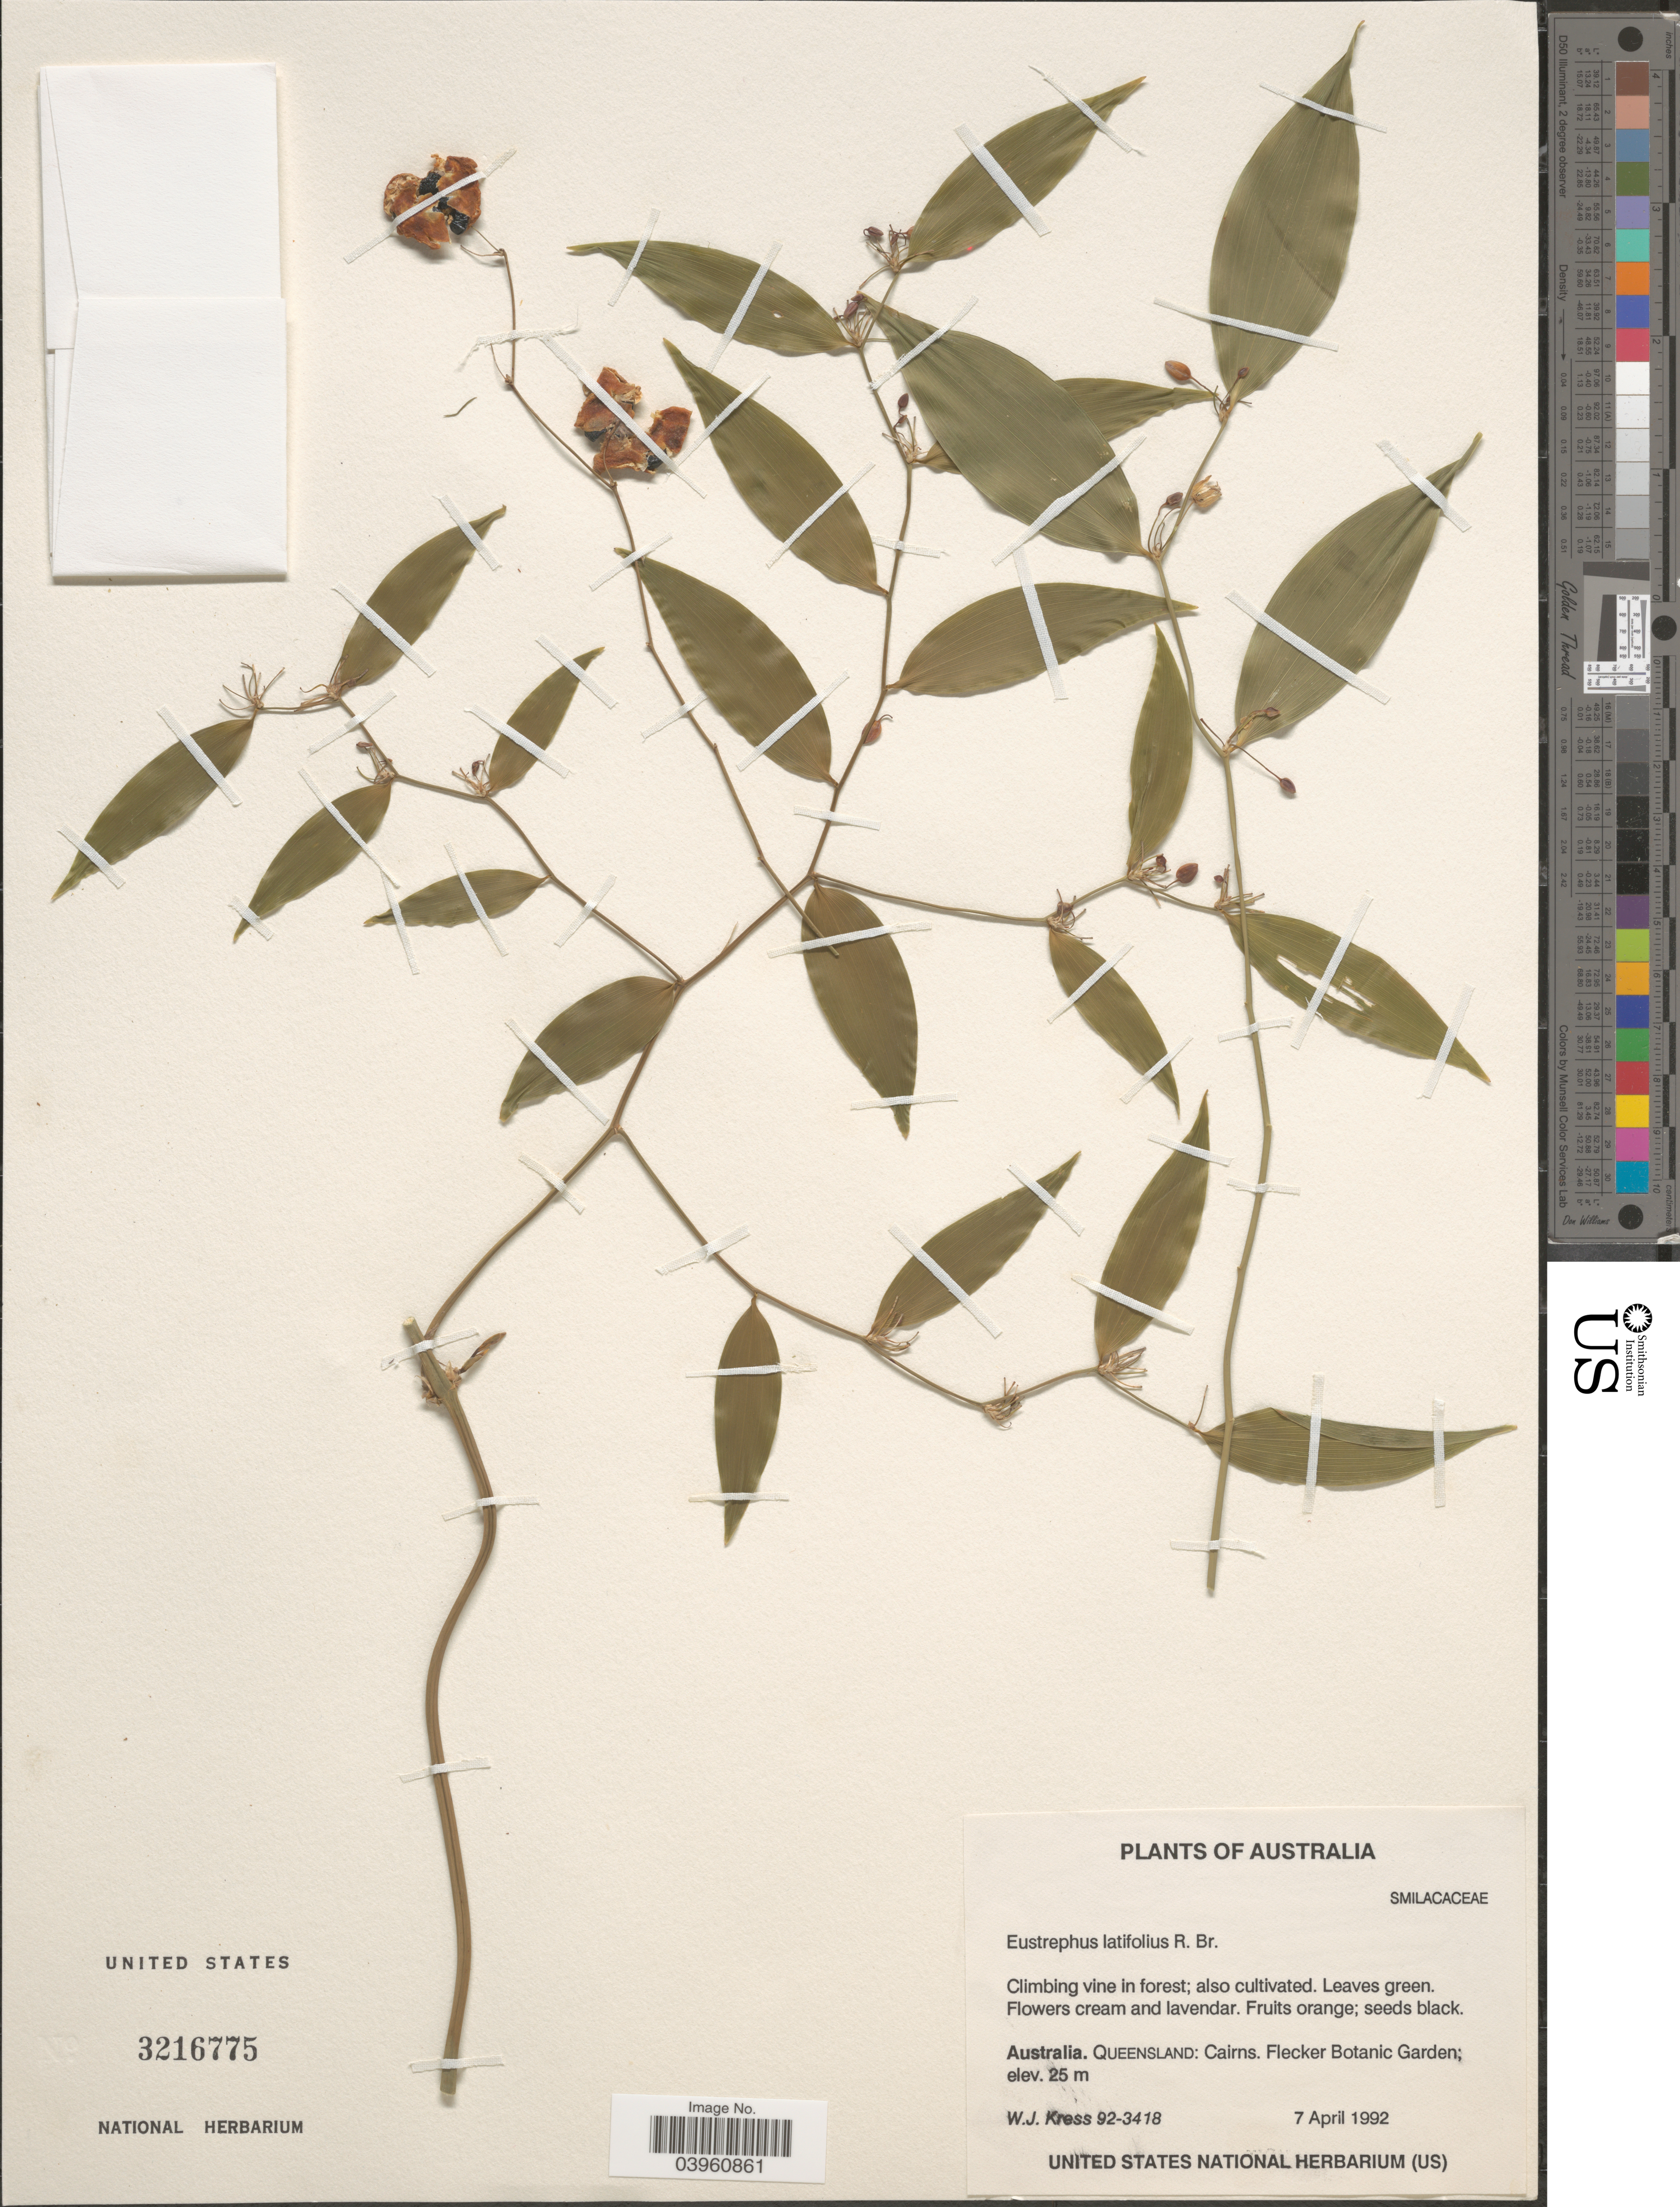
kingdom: Plantae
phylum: Tracheophyta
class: Liliopsida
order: Asparagales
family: Asparagaceae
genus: Eustrephus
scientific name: Eustrephus latifolius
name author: R. Br.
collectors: W. J. Kress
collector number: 92-3418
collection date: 1992-04-07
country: Australia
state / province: Queensland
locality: Cairns. Flecker Botanic Garden.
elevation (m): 25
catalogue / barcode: US 3216775